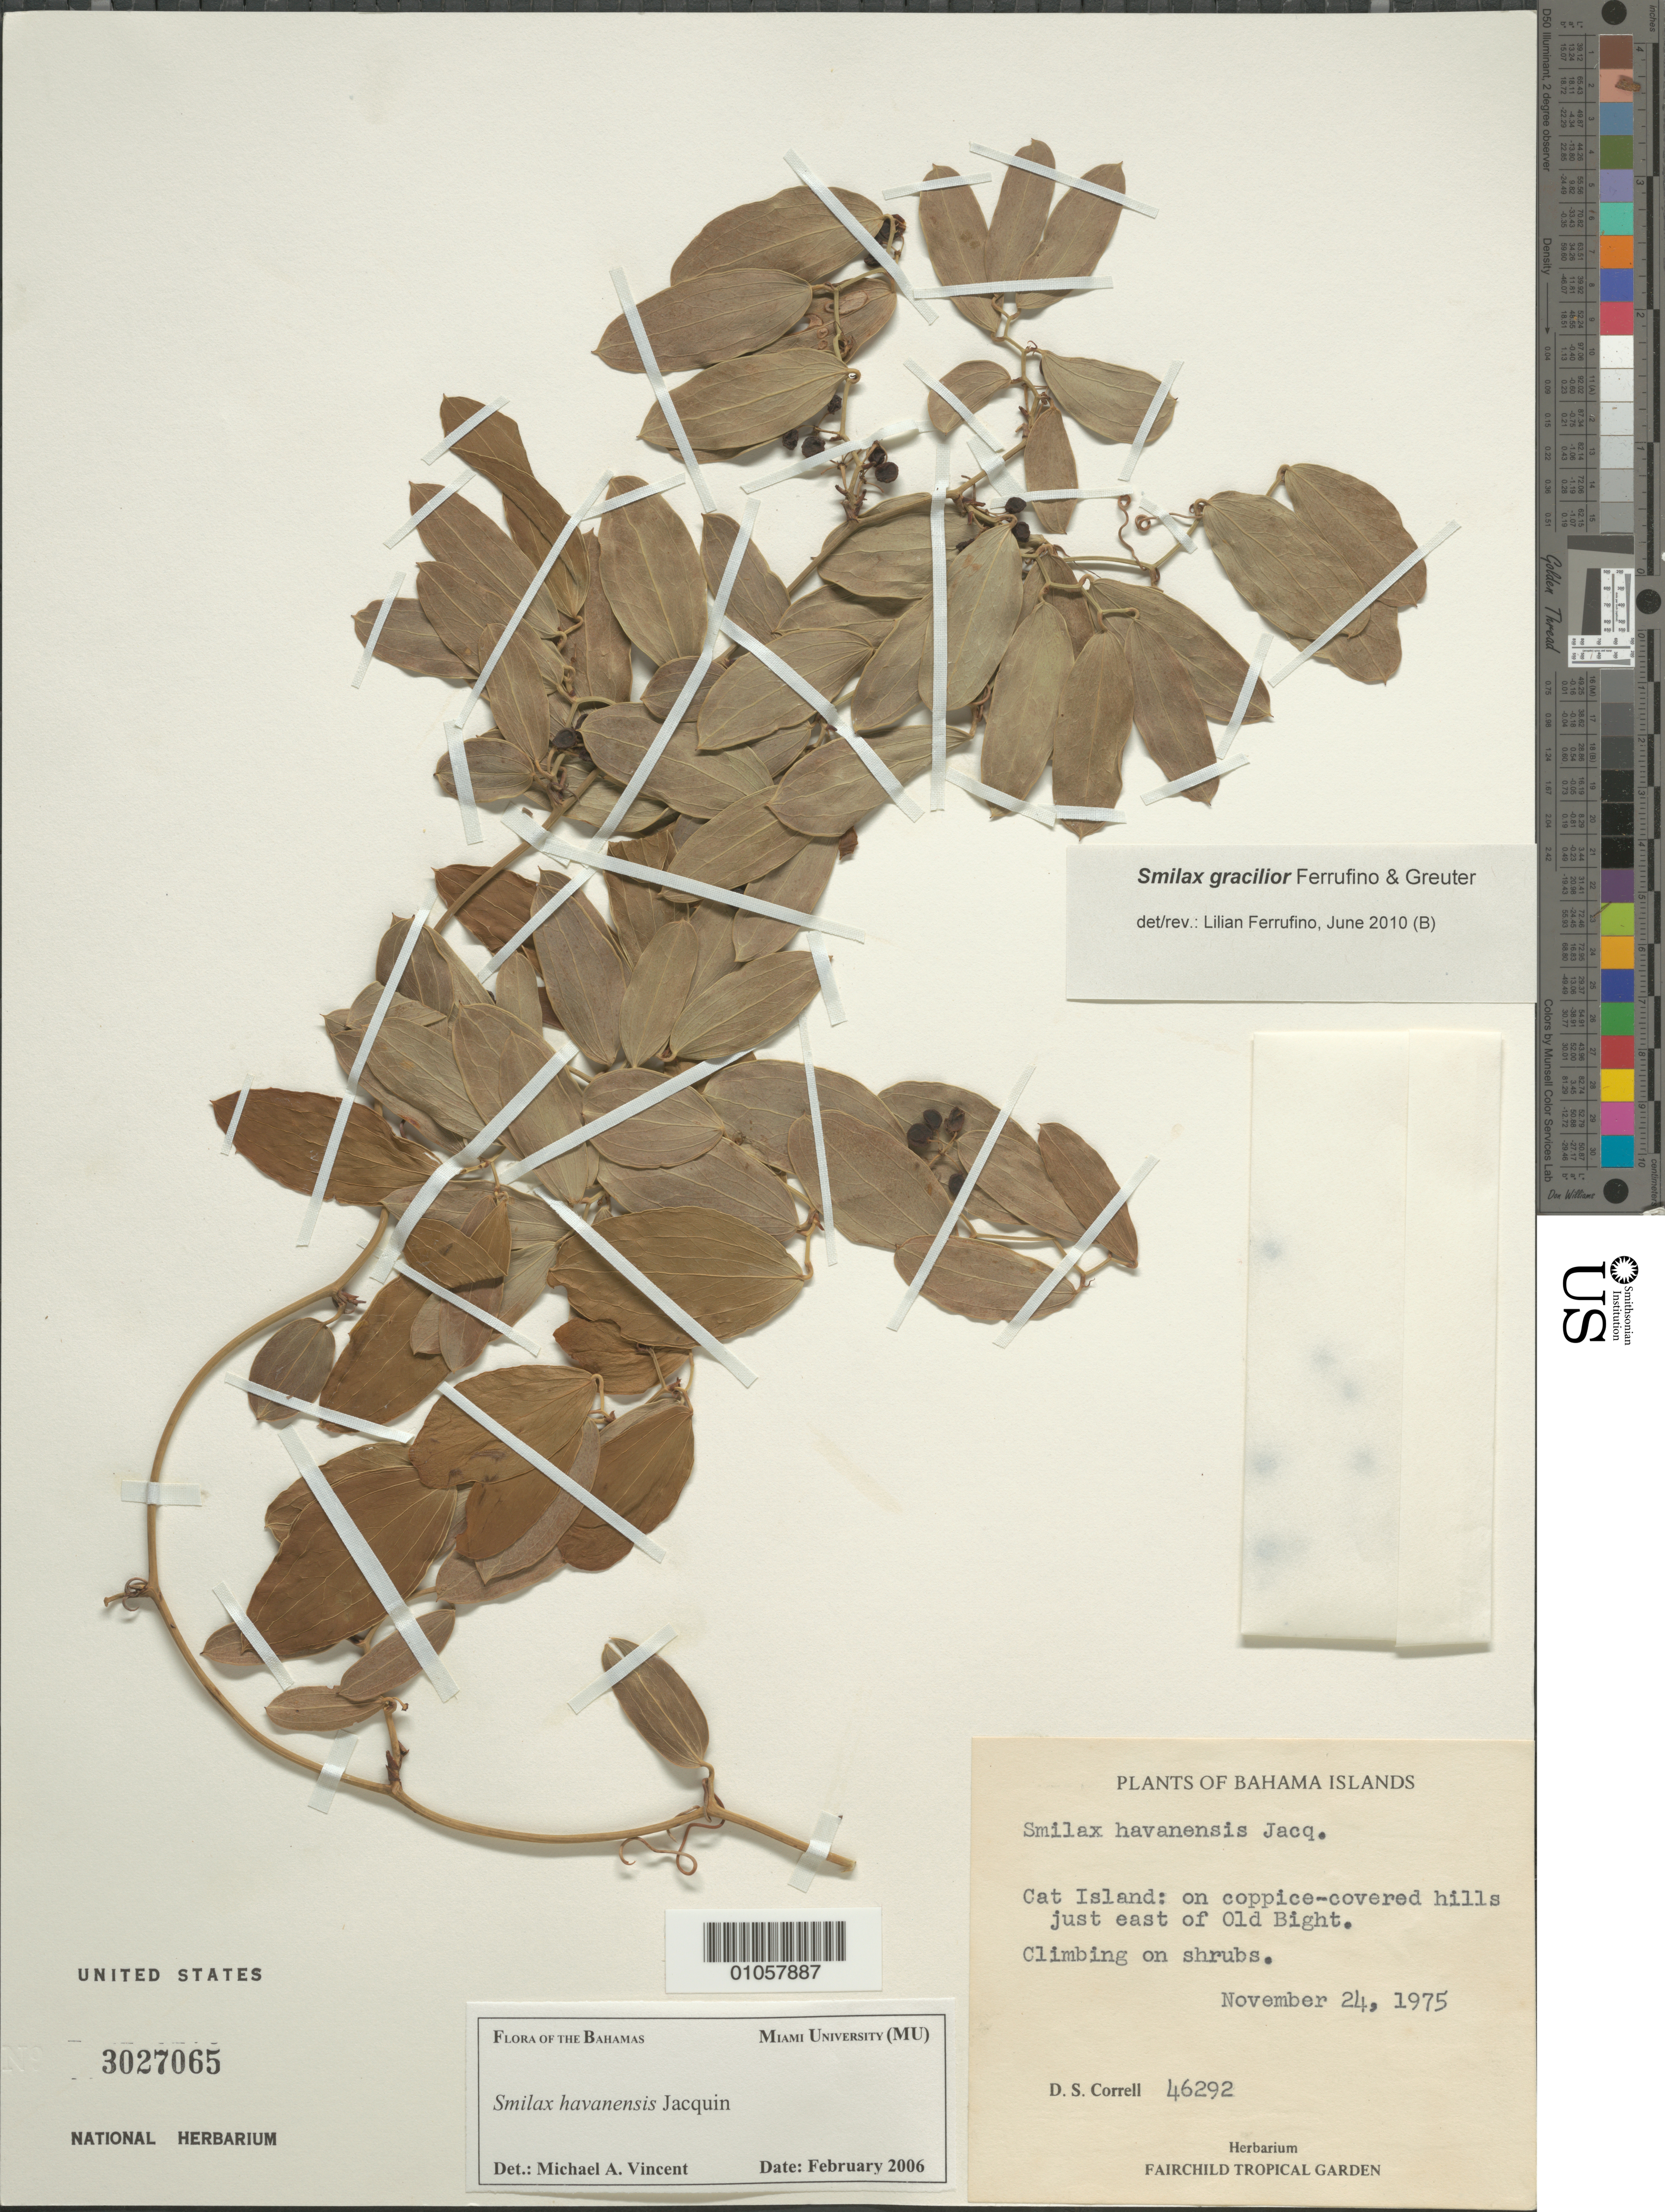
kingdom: Plantae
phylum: Tracheophyta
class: Liliopsida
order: Liliales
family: Smilacaceae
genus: Smilax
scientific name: Smilax gracilior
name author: Ferrufino & Greuter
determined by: Ferrufino, L., (USJ), Herbario Universidad de Costa Rica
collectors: D. S. Correll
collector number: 46292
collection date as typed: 24 Nov 1975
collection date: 1975-11-24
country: Bahamas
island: Cat I.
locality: East of Old Bight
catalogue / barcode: US 3027065